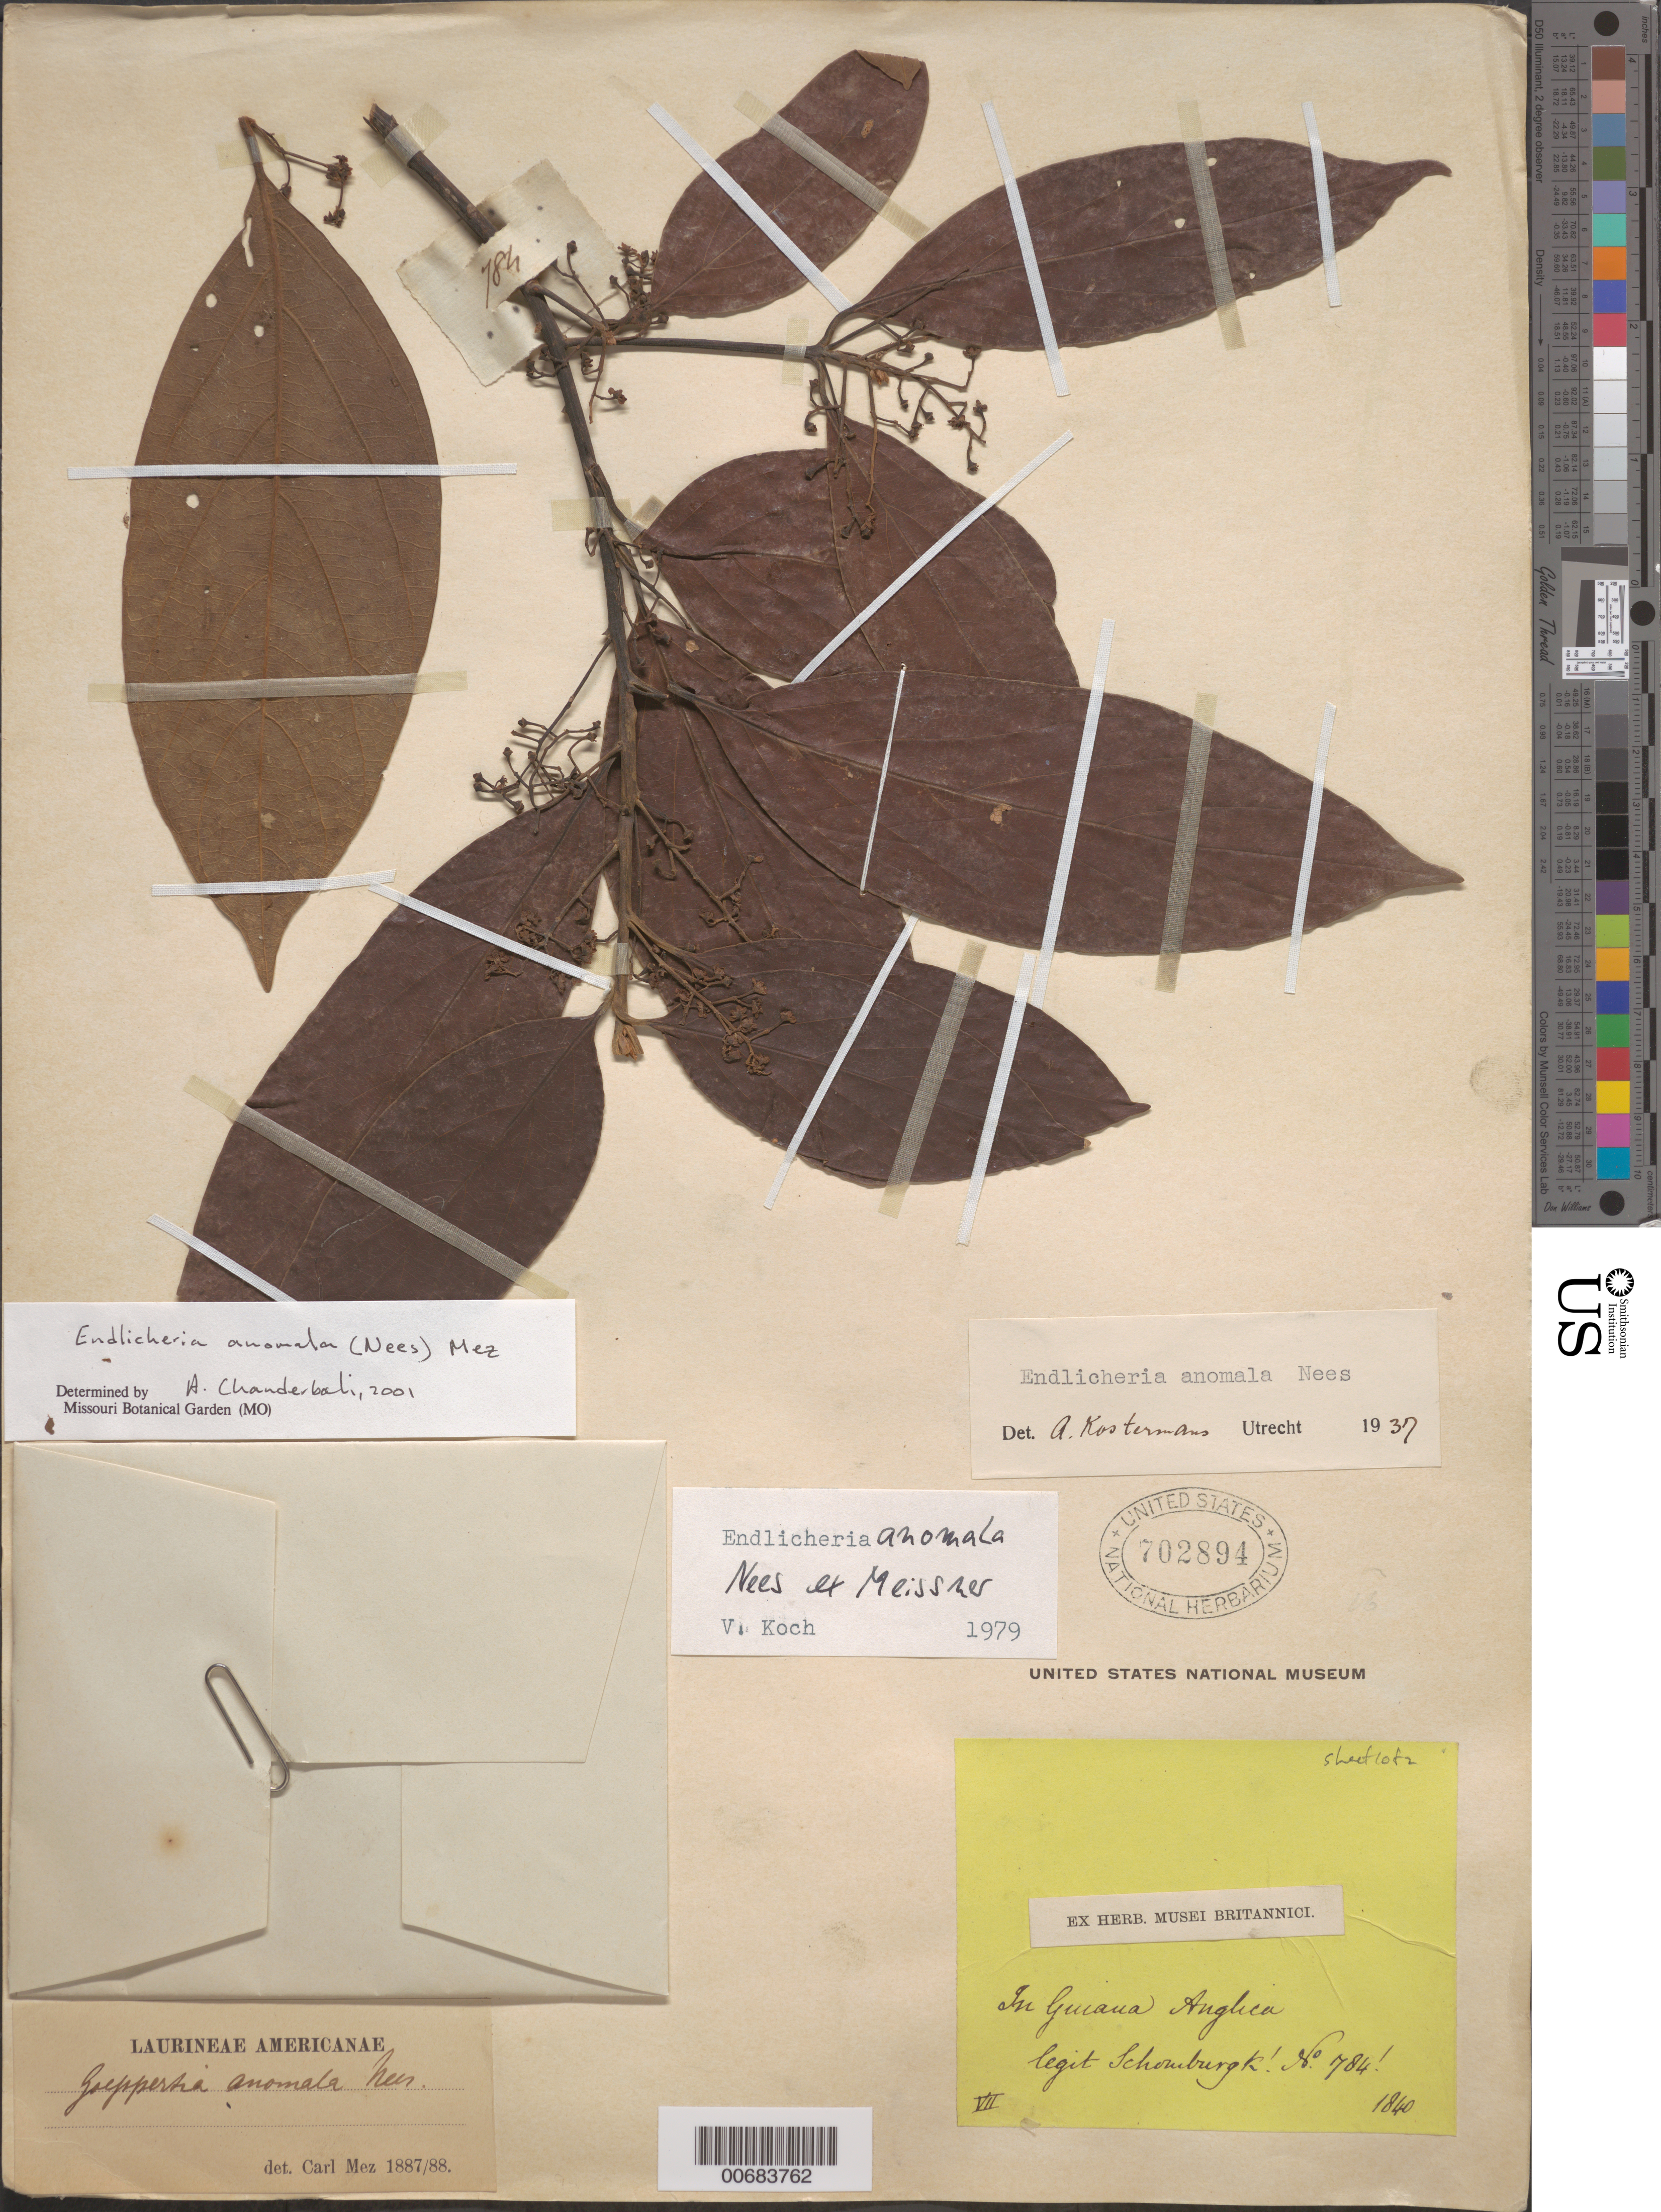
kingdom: Plantae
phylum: Tracheophyta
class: Magnoliopsida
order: Laurales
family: Lauraceae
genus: Endlicheria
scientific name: Endlicheria anomala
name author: Nees ex Meisn.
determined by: Chanderbali, Andre Shashi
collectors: -- Schomburgk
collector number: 784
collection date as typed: July 1840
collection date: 1840-07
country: Guyana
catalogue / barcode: US 702894